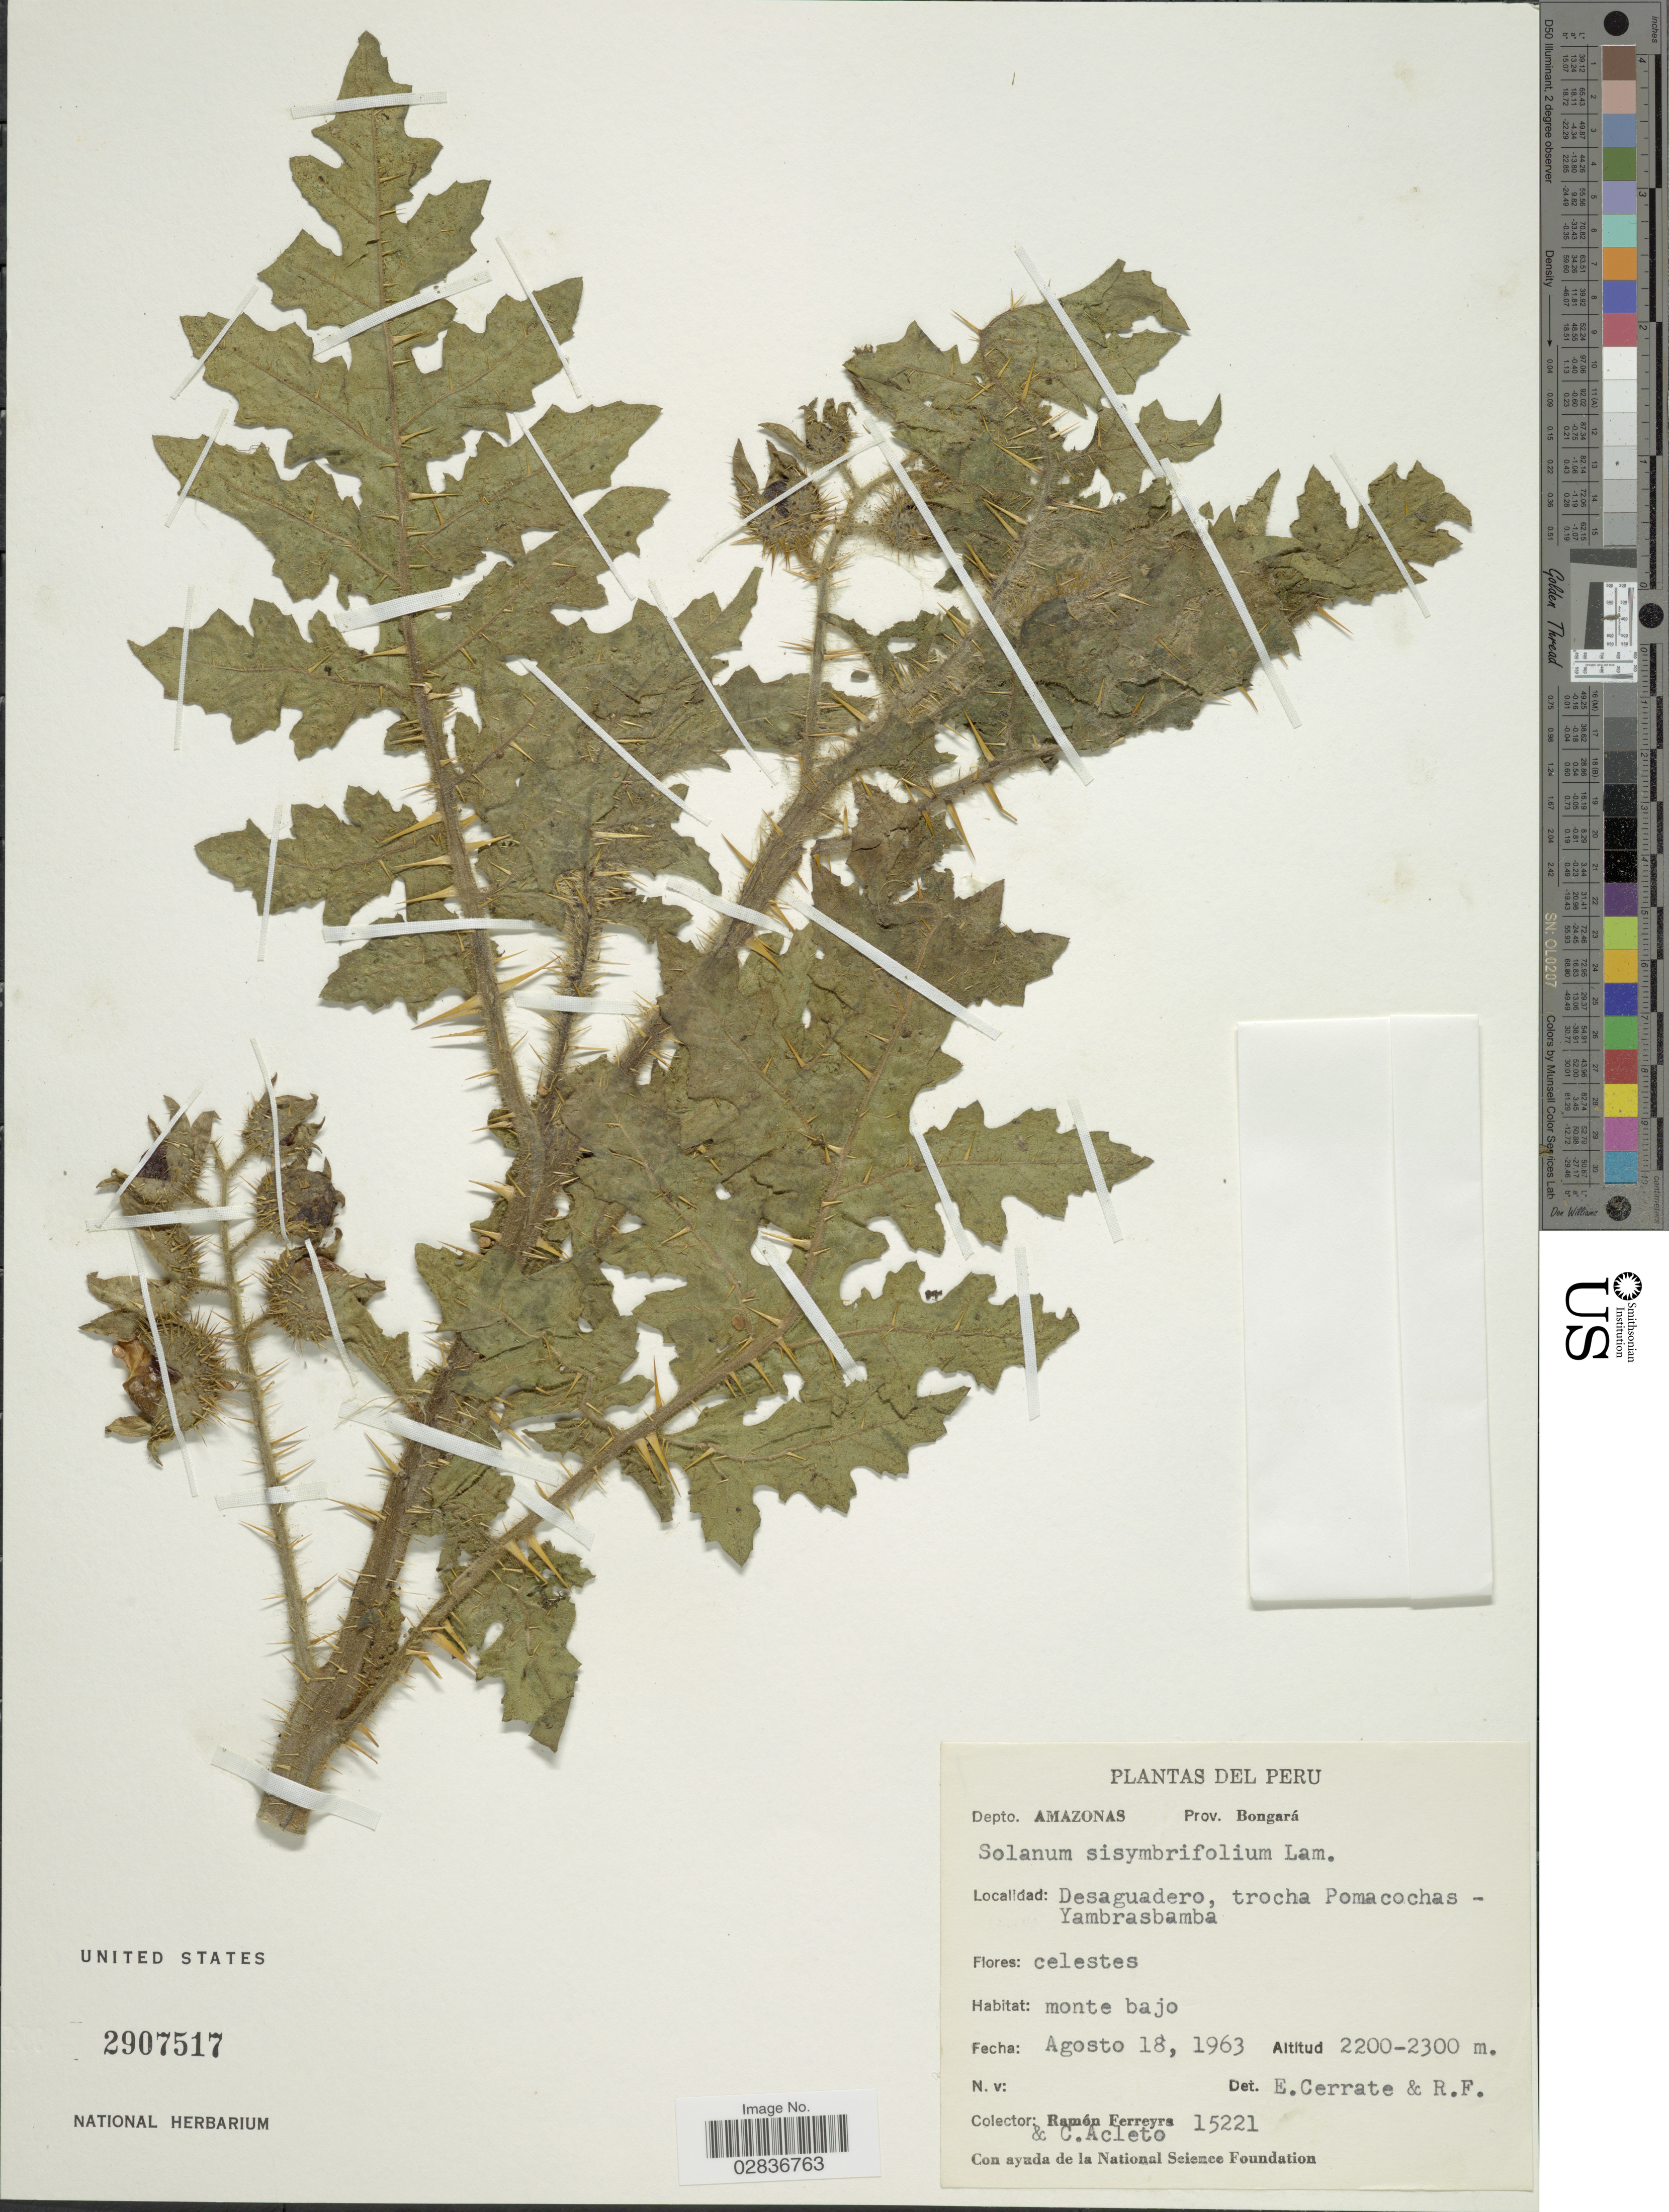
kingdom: Plantae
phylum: Tracheophyta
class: Magnoliopsida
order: Solanales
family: Solanaceae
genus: Solanum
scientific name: Solanum sisymbriifolium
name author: Lam.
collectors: R. A. Ferreyra & C. Acleto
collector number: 15221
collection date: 1963-08-18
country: Peru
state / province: Amazonas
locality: Depto. Amazonas. Prov. Bongará. Desaguadero, trocha Pomacochas - Yambrasbamba.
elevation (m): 2200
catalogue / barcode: US 2907517